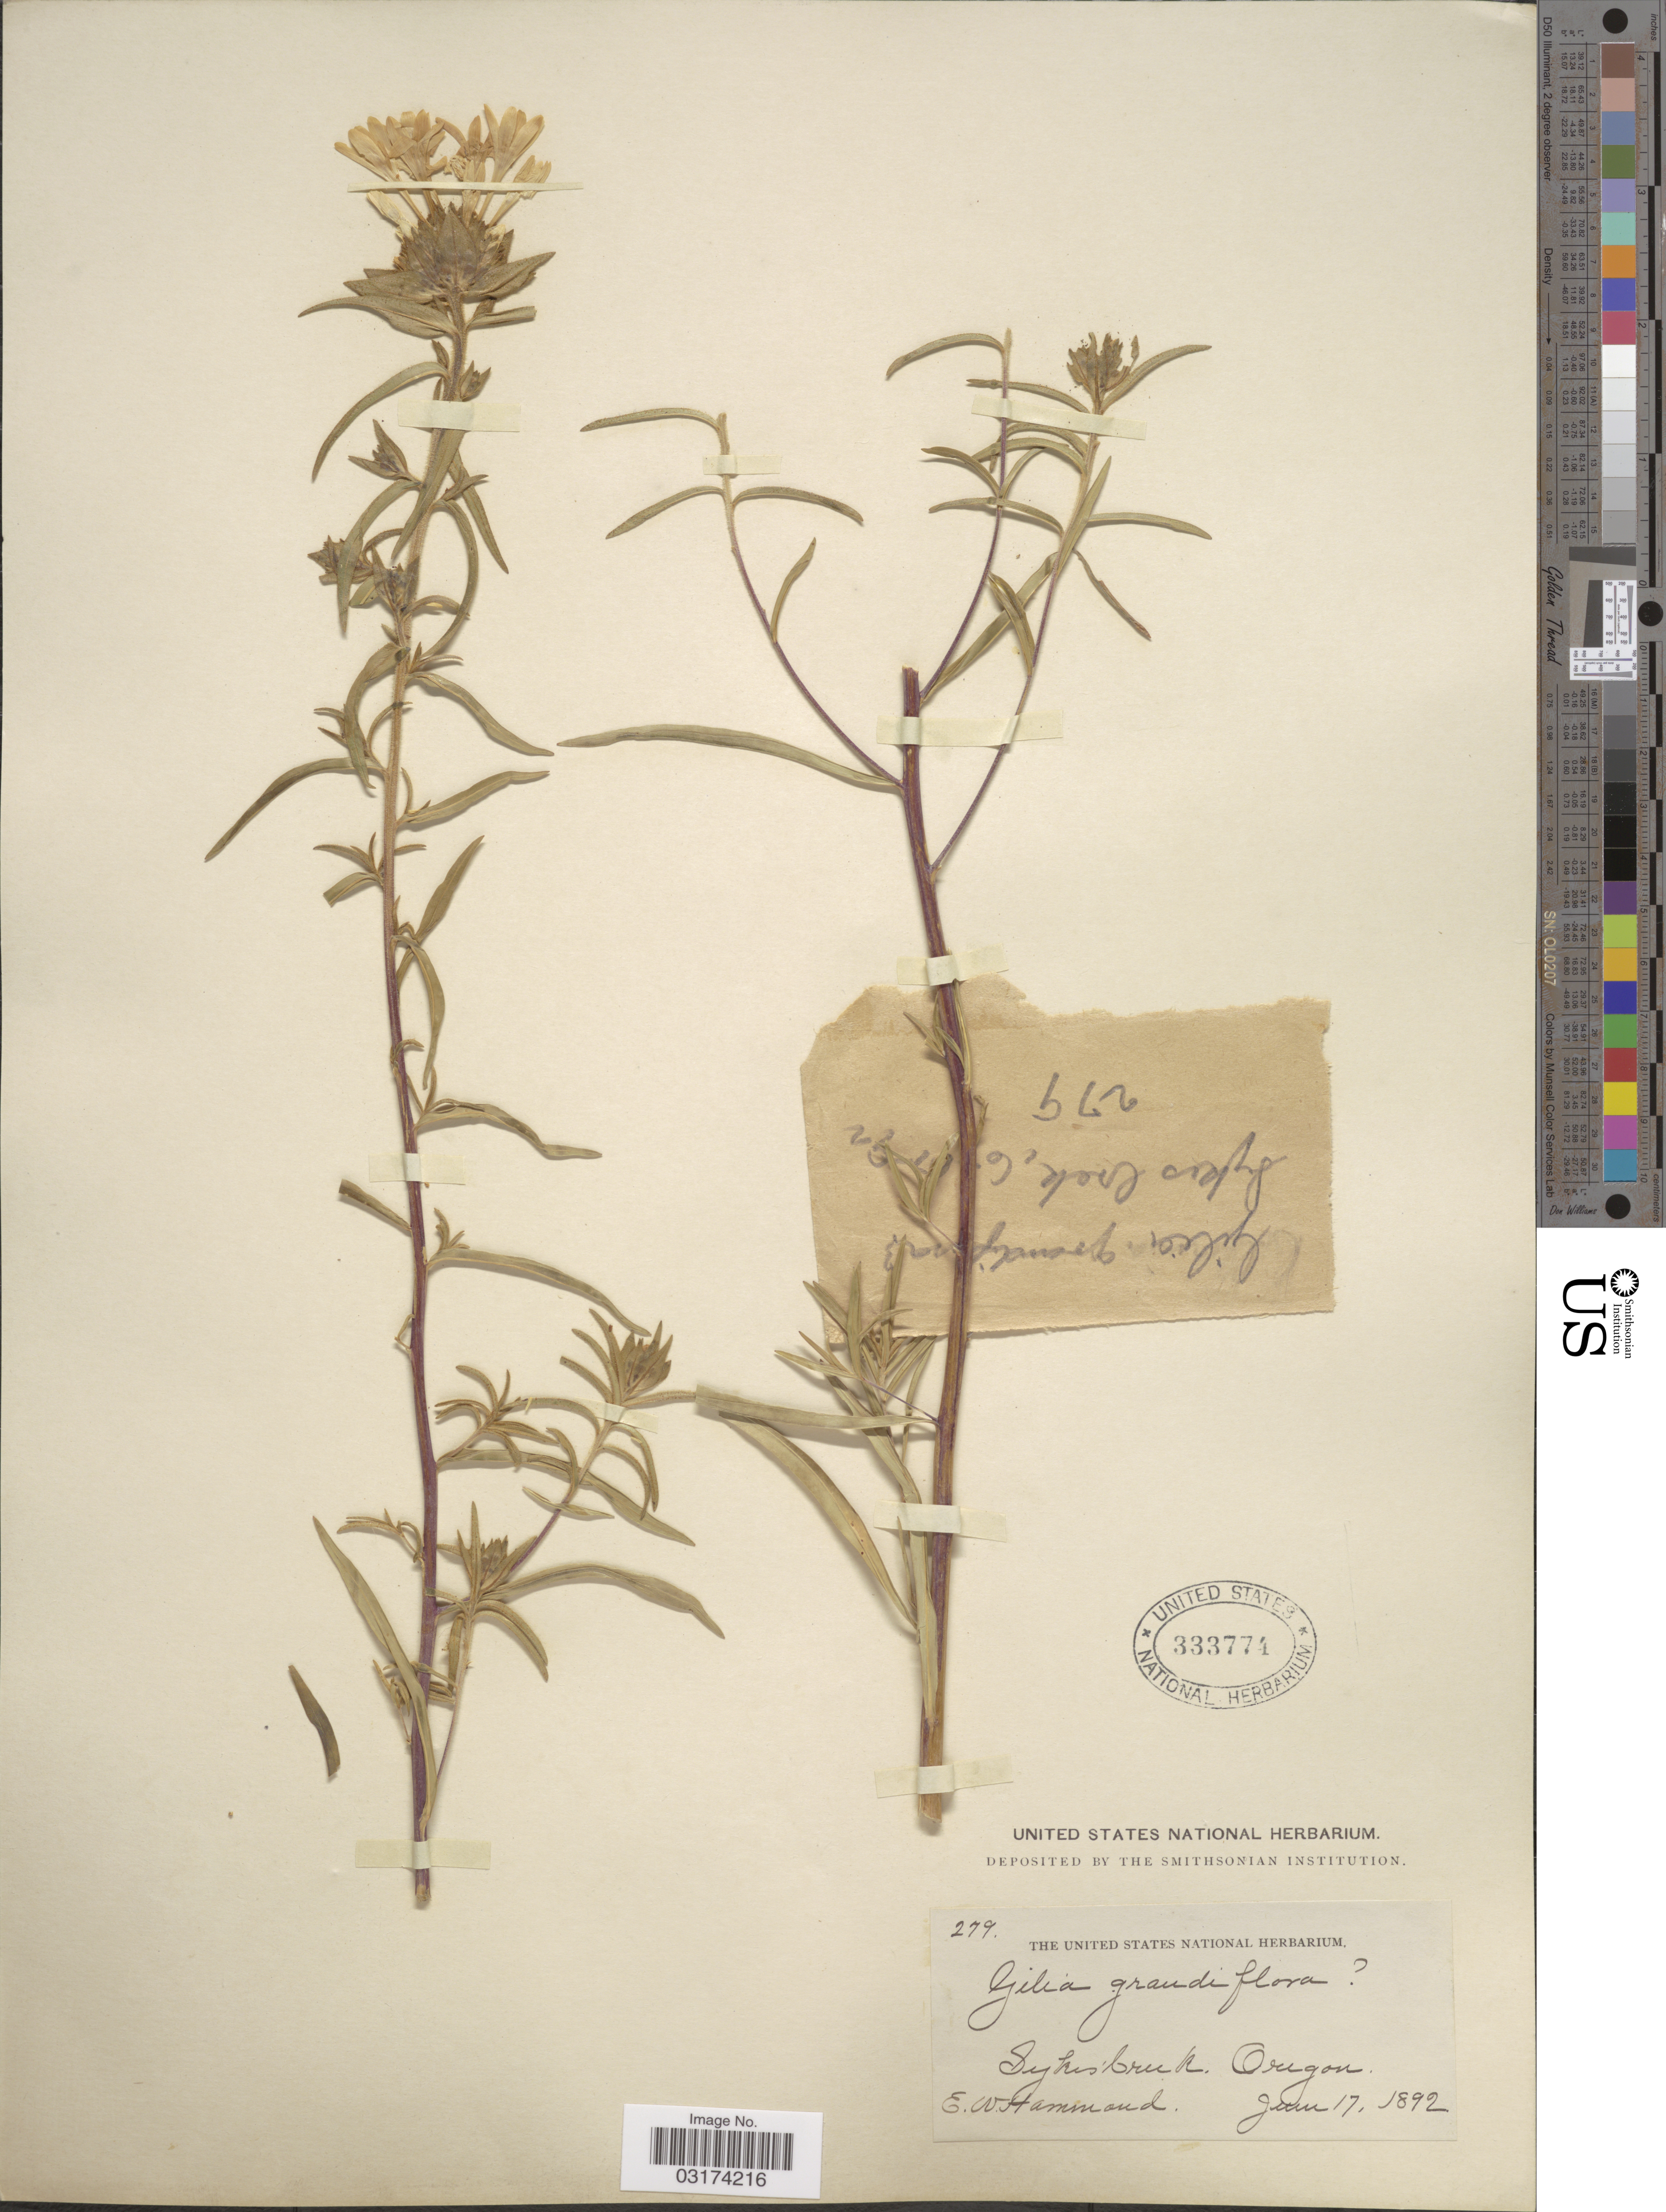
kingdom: Plantae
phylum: Tracheophyta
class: Magnoliopsida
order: Ericales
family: Polemoniaceae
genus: Collomia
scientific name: Collomia grandiflora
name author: Douglas ex Lindl.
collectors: E. Hammond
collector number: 279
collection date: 1892-06-17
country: United States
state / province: Oregon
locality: Sykes' Creek. Oregon.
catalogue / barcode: US 333774